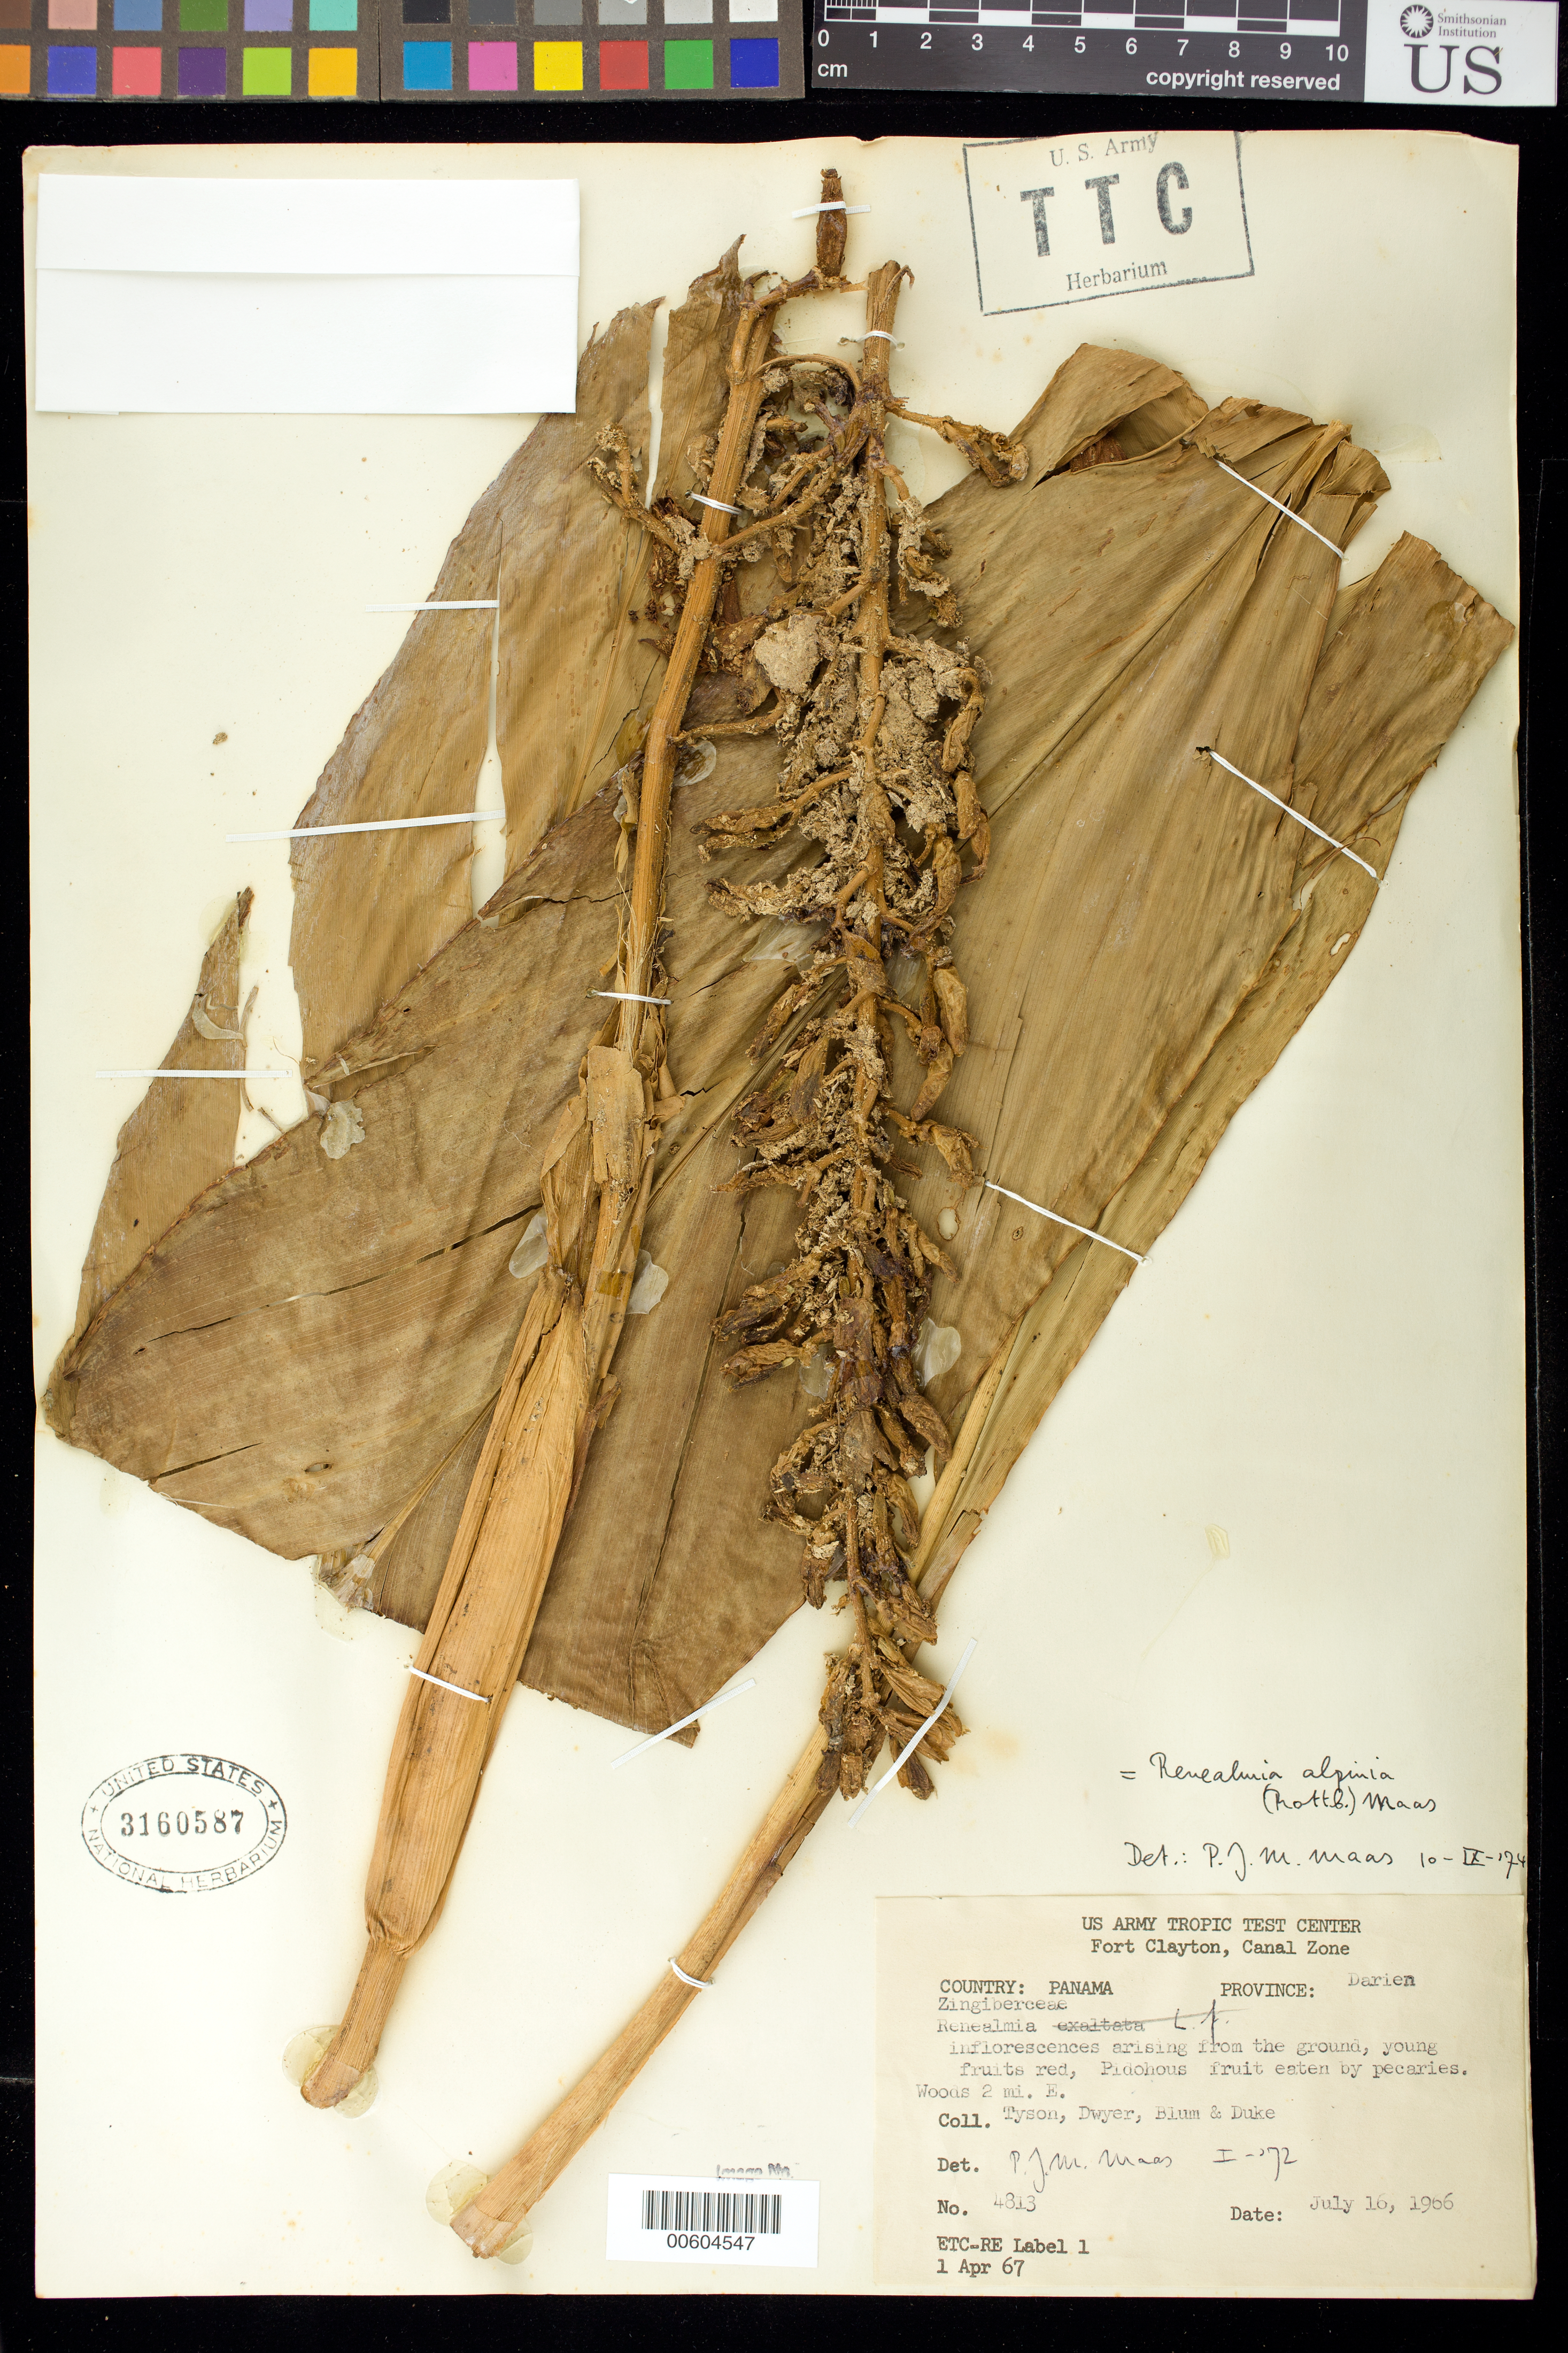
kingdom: Plantae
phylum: Tracheophyta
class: Liliopsida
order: Zingiberales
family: Zingiberaceae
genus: Renealmia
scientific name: Renealmia alpinia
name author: (Rottb.) Maas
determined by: Maas, Paul J. M.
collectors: E. L. Tyson, J. D. Dwyer, K. Blum & J. Duke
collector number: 4813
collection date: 1966-07-16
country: Panama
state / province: Panamá Oeste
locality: Fort Clayton, woods 2 mi E. Darien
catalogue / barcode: US 3160587